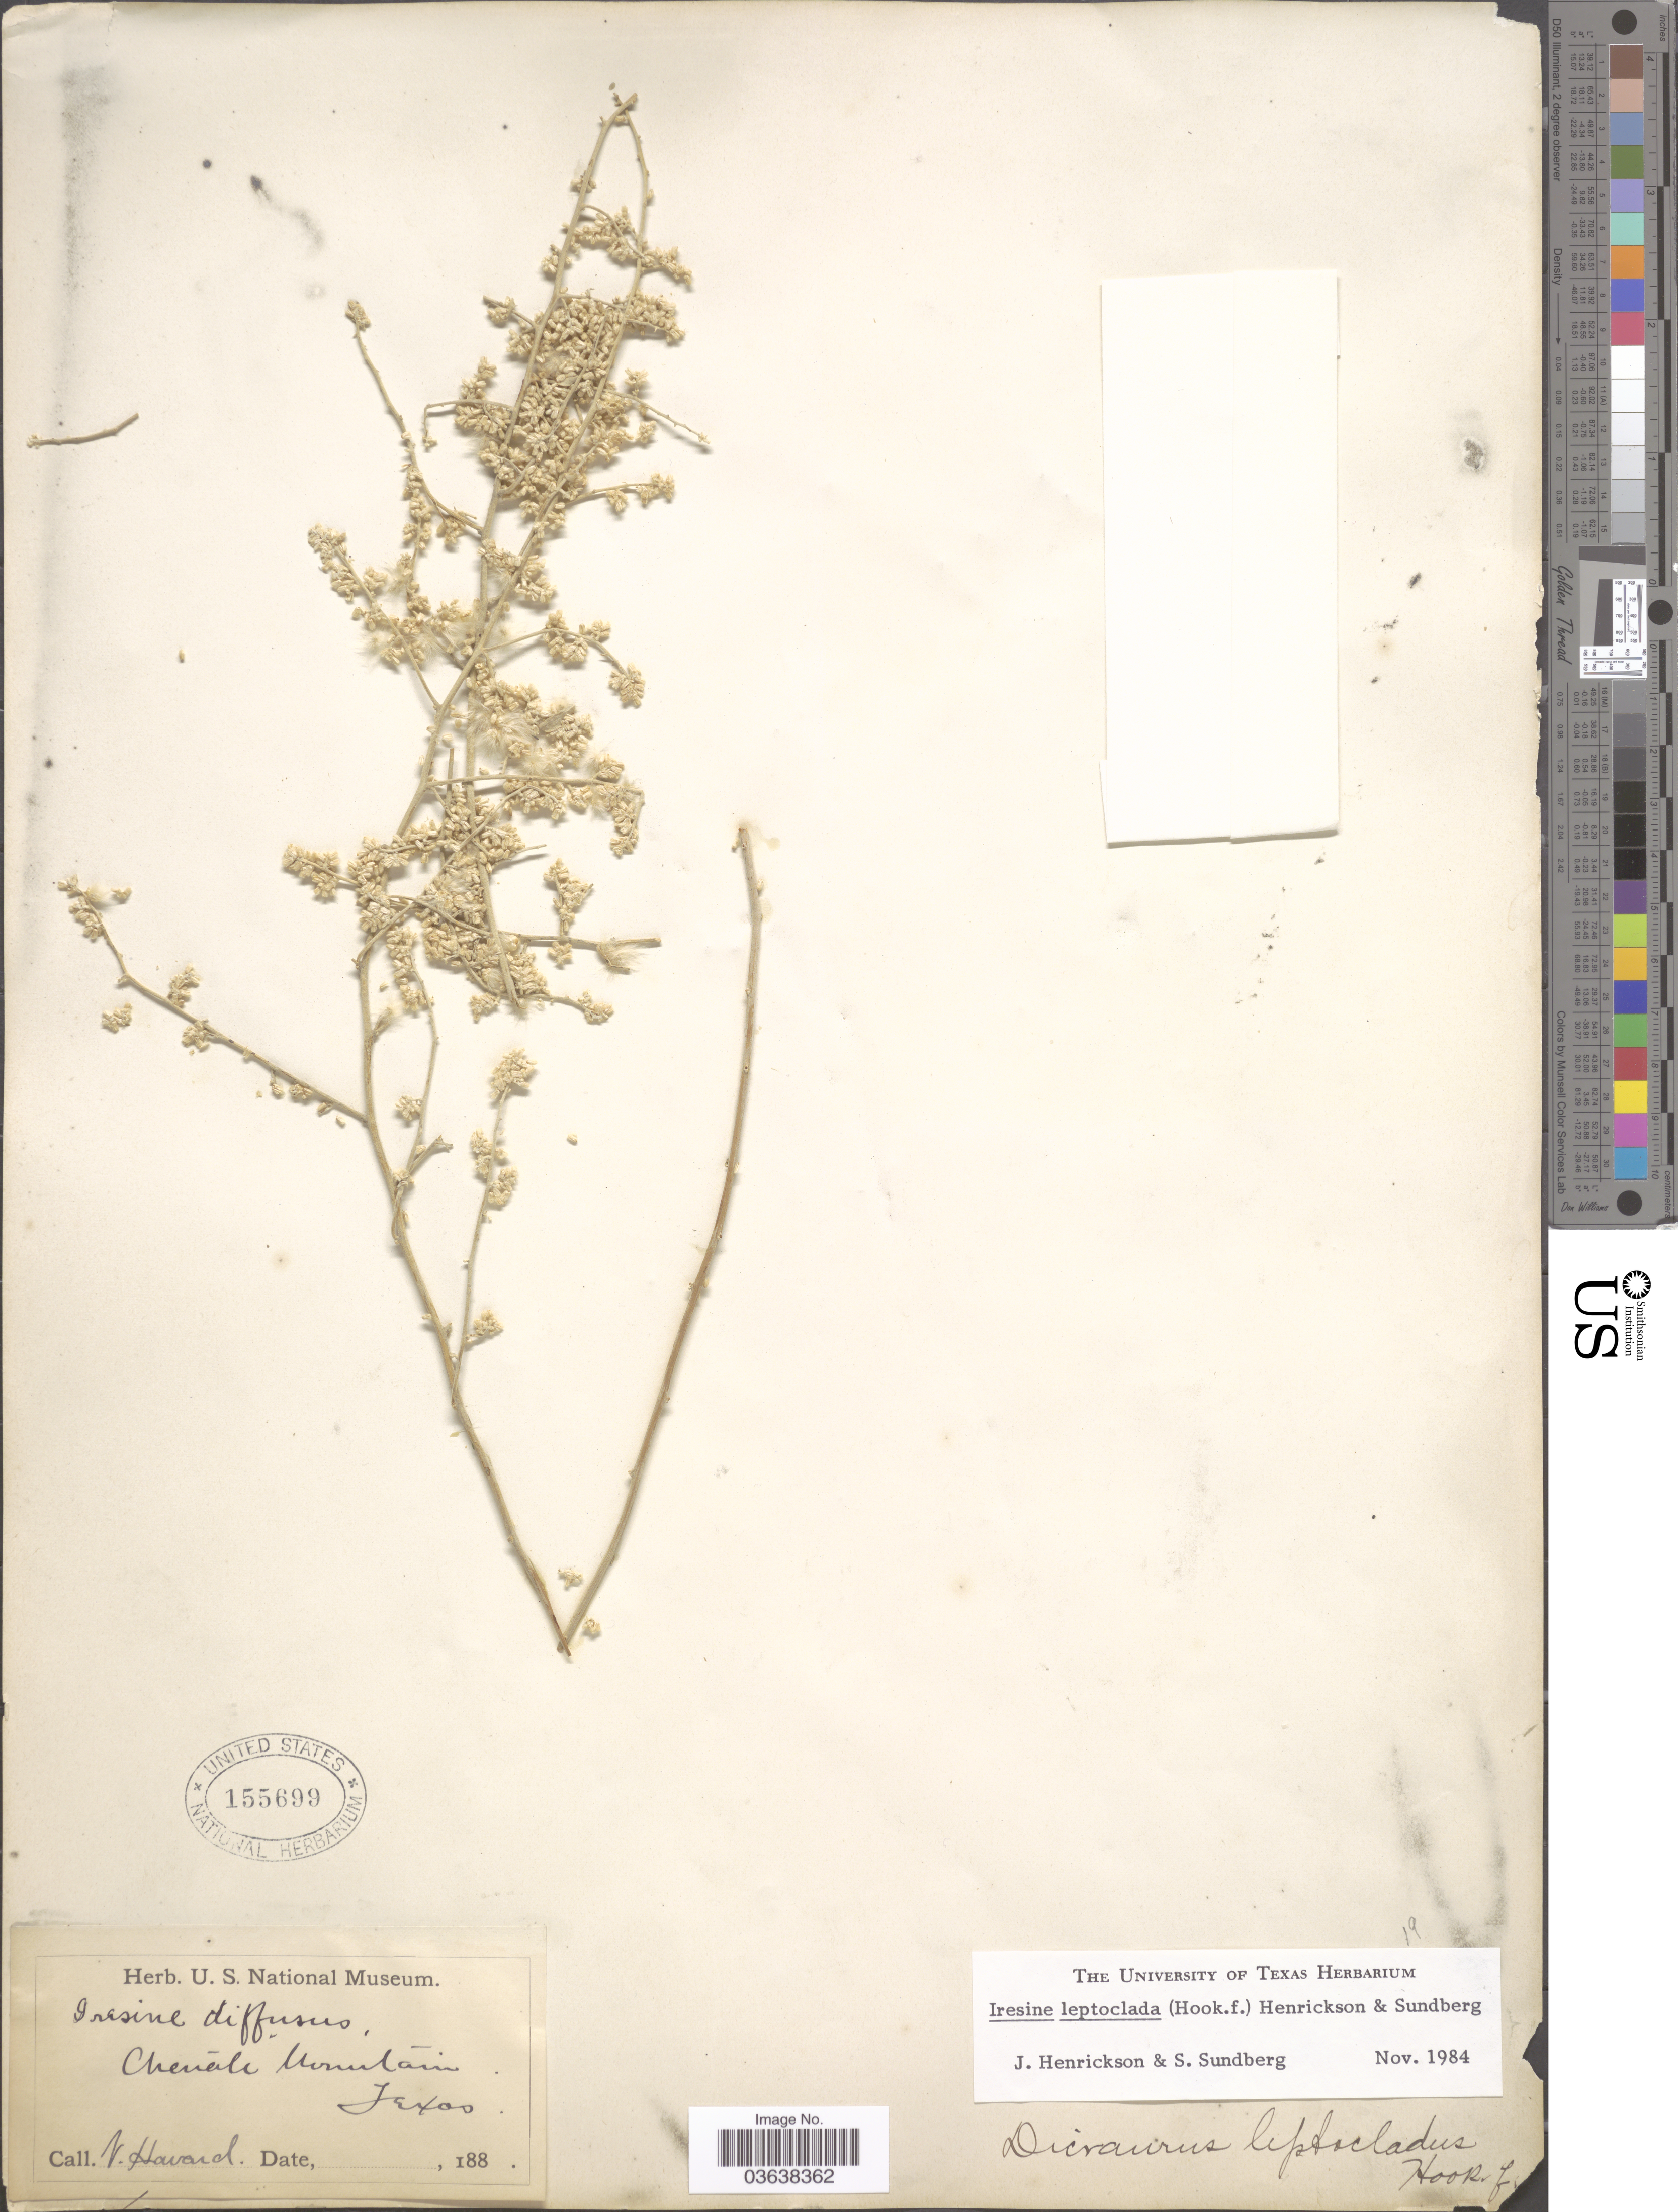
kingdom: Plantae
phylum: Tracheophyta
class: Magnoliopsida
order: Caryophyllales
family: Amaranthaceae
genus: Iresine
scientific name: Iresine leptoclada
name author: (Hook. f.) Henrickson & S.D. Sundb.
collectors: V. Havard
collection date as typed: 188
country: United States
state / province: Texas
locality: Chinati Mountains.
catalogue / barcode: US 155699